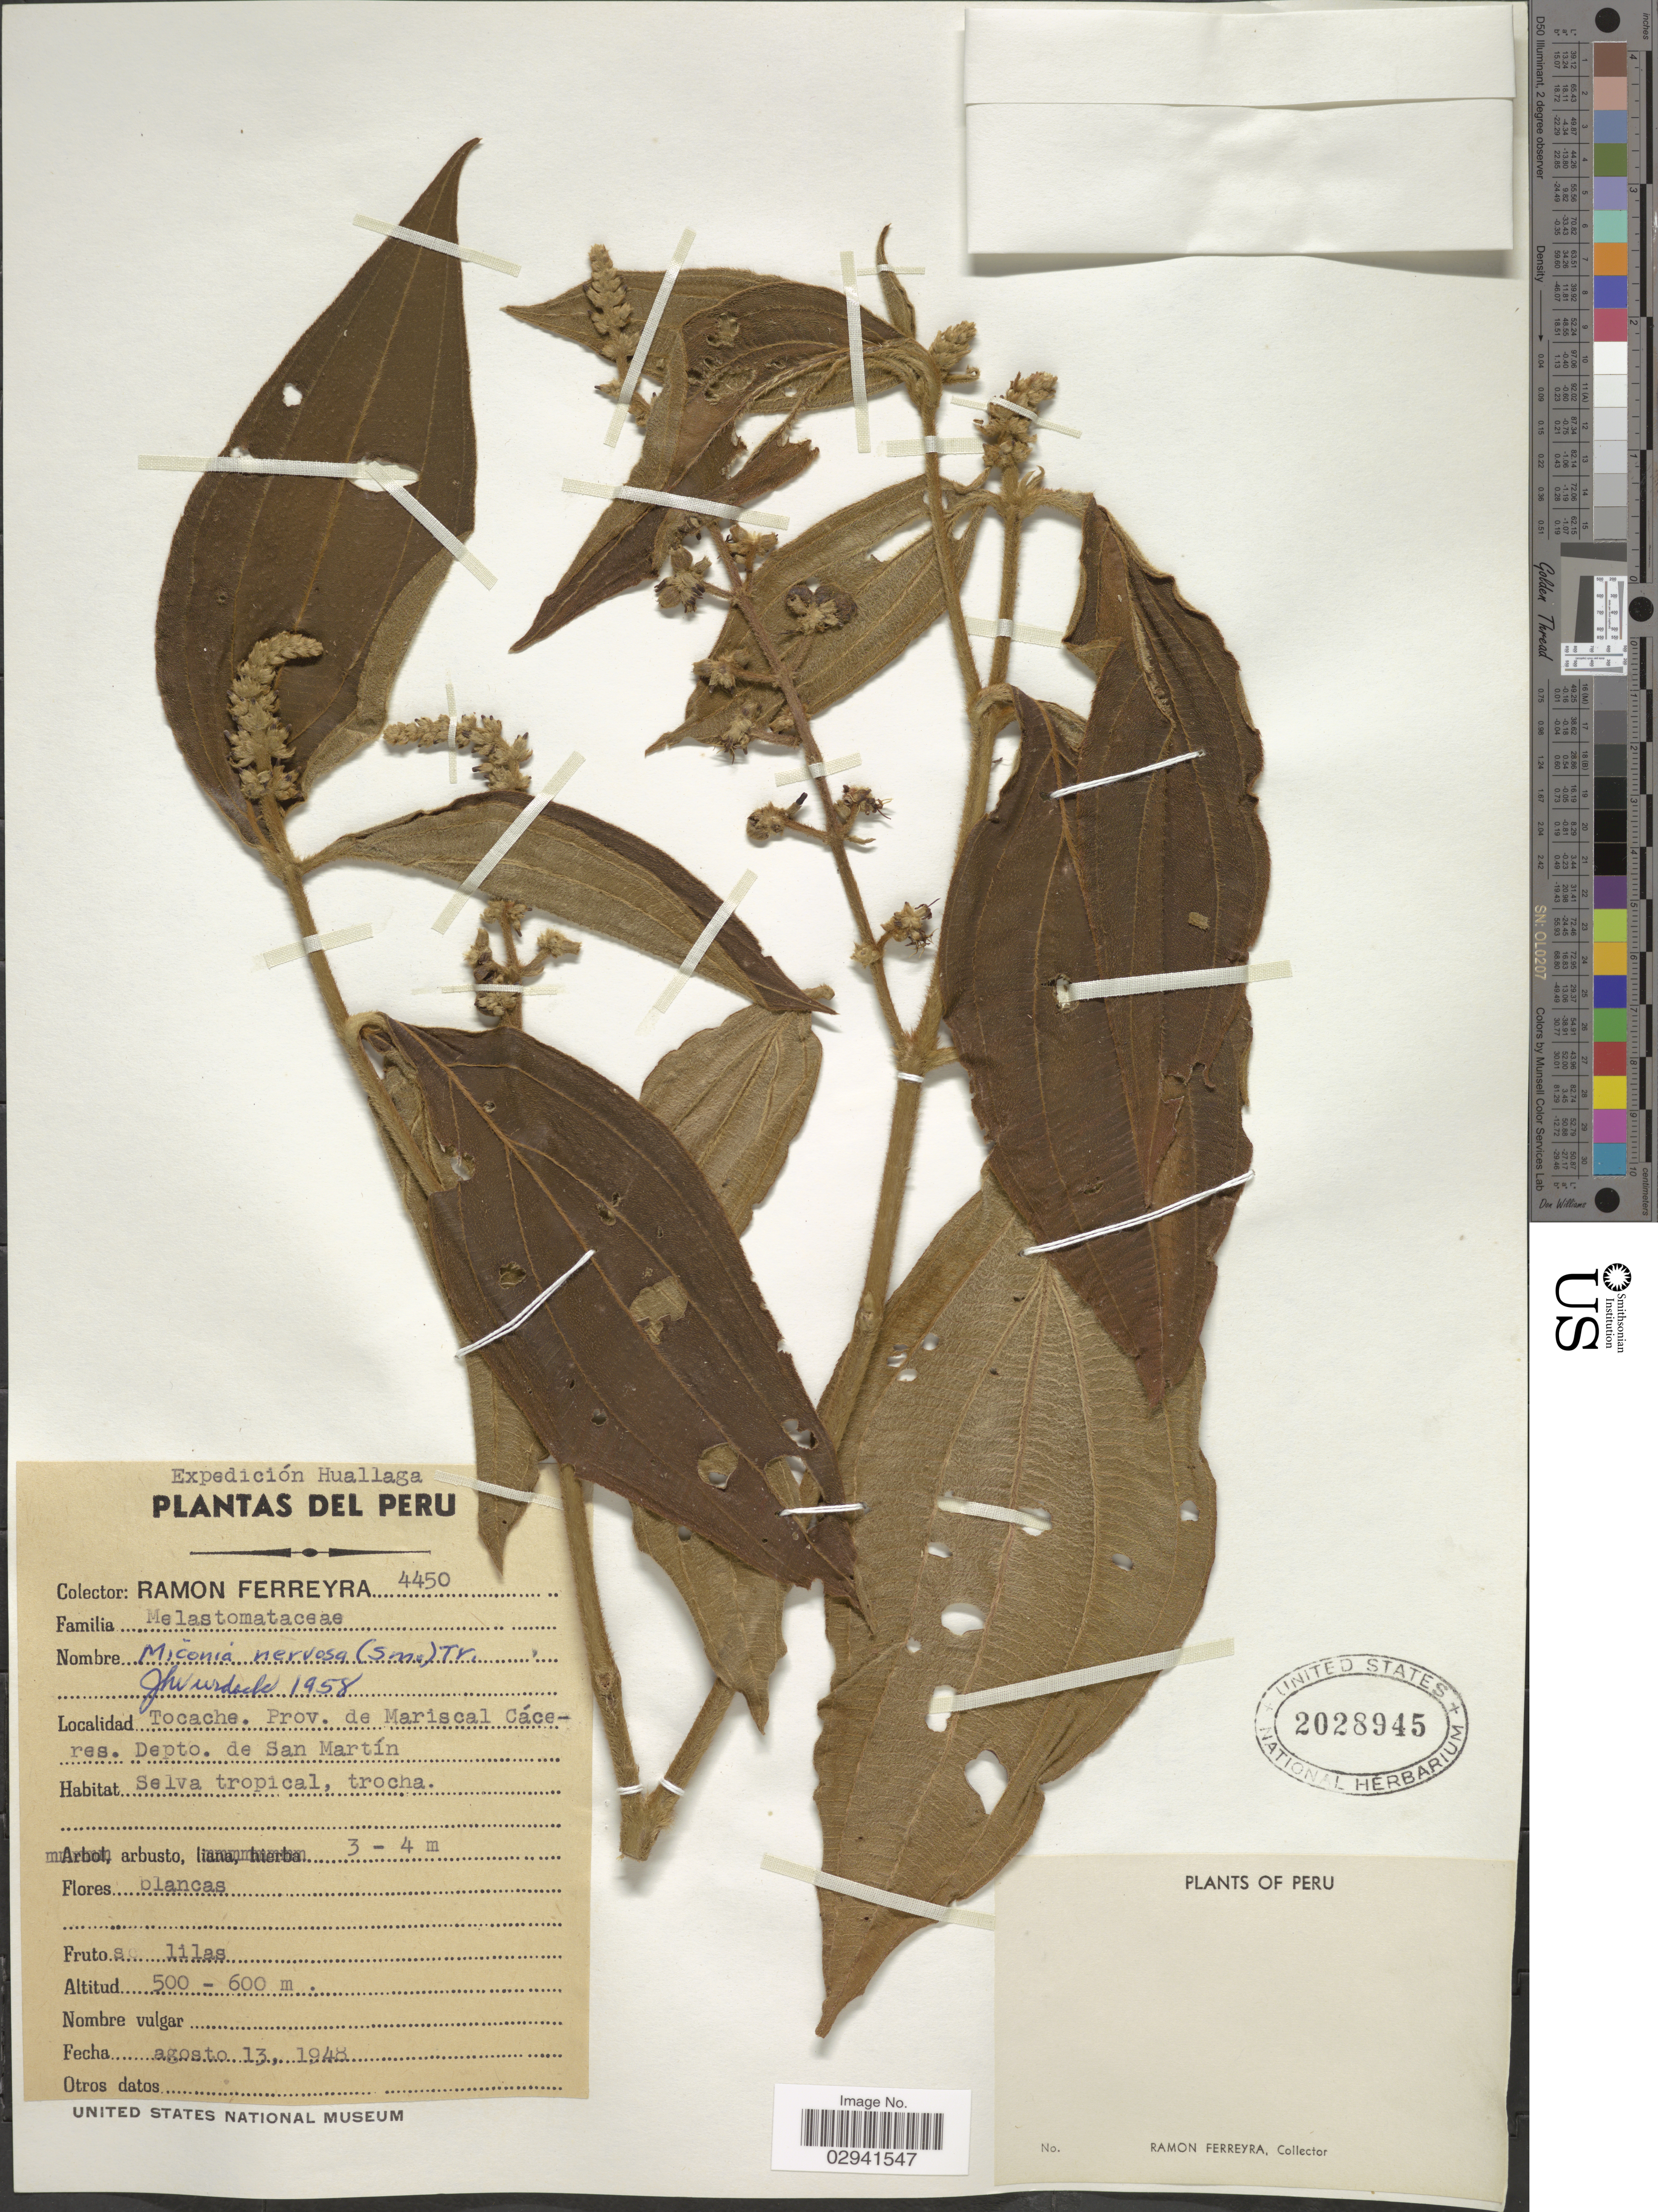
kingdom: Plantae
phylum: Tracheophyta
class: Magnoliopsida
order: Myrtales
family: Melastomataceae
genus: Miconia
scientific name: Miconia nervosa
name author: (Sm.) Triana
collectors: R. A. Ferreyra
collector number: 4450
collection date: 1948-08-13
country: Peru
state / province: San Martín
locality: Huallaga. Tocache. Prov. de Mariscal Cáceres. Depto. de San Martín.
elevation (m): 500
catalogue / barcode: US 2028945